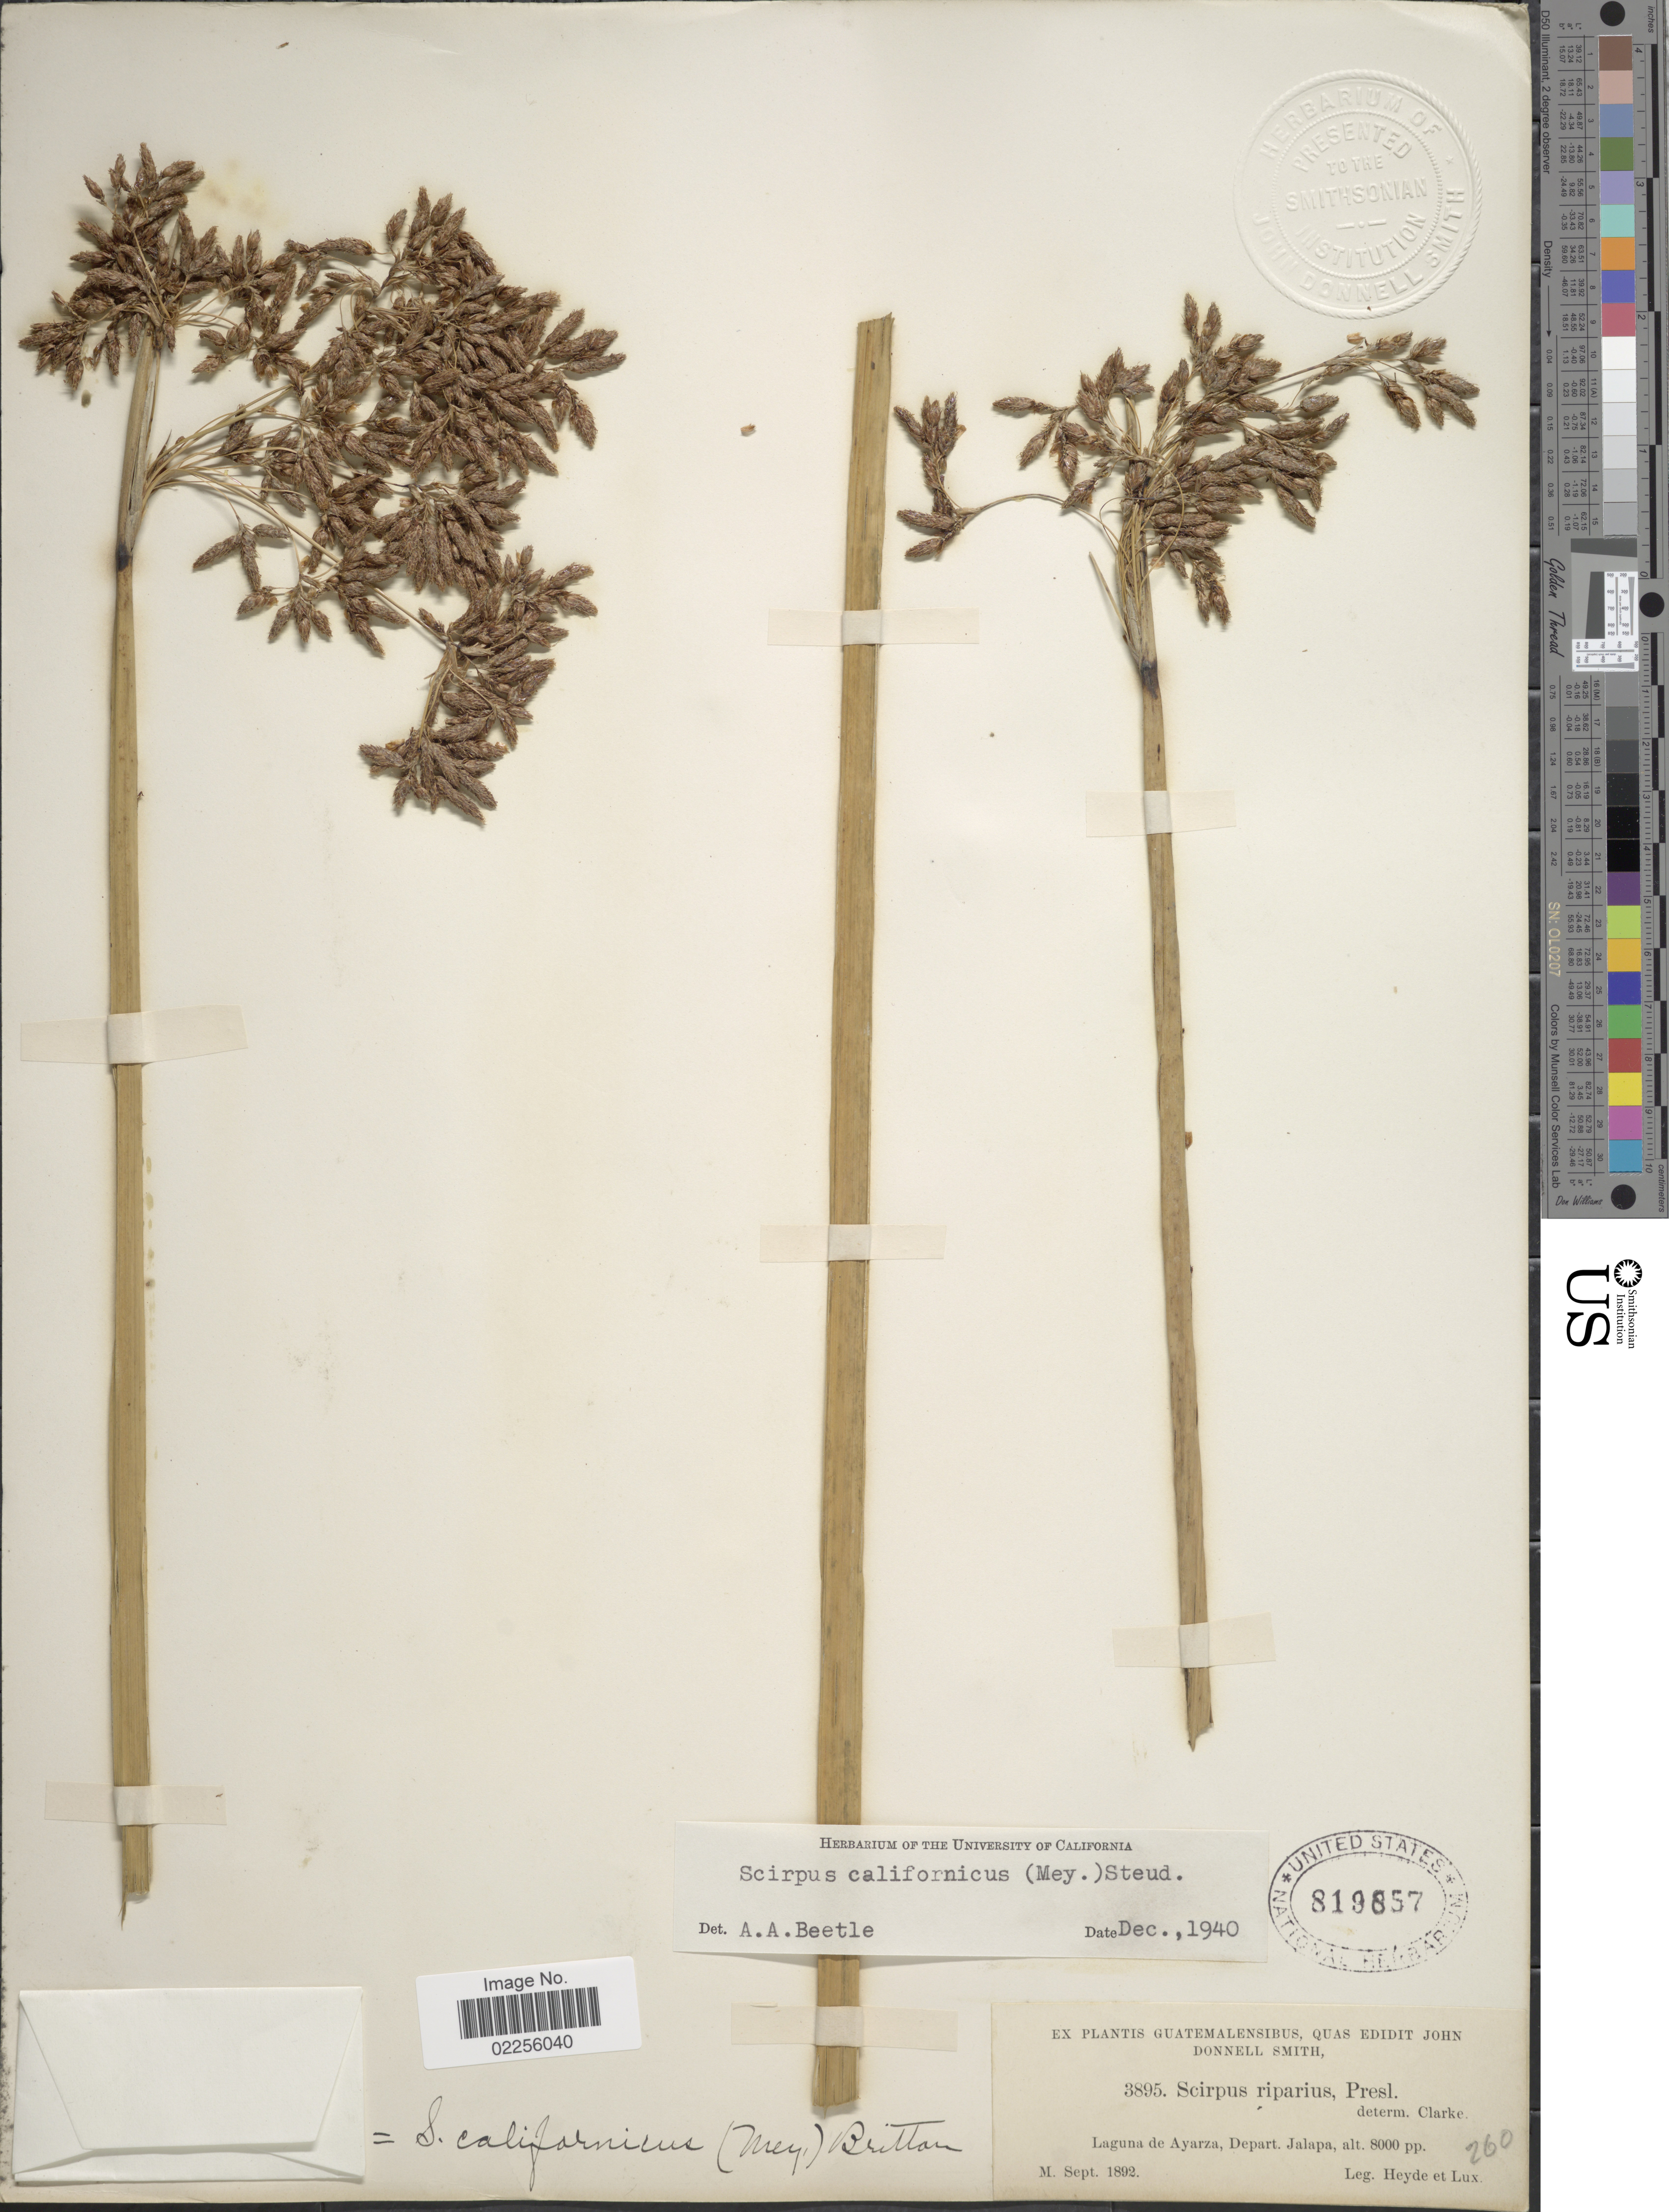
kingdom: Plantae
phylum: Tracheophyta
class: Liliopsida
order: Poales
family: Cyperaceae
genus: Schoenoplectus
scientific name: Schoenoplectus californicus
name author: (C.A. Mey.) Soják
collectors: Heyde & Lux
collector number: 3895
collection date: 1892-09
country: Guatemala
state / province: Jalapa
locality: Laguna de Ayarza, Depart Jalapa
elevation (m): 2438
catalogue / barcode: US 819857